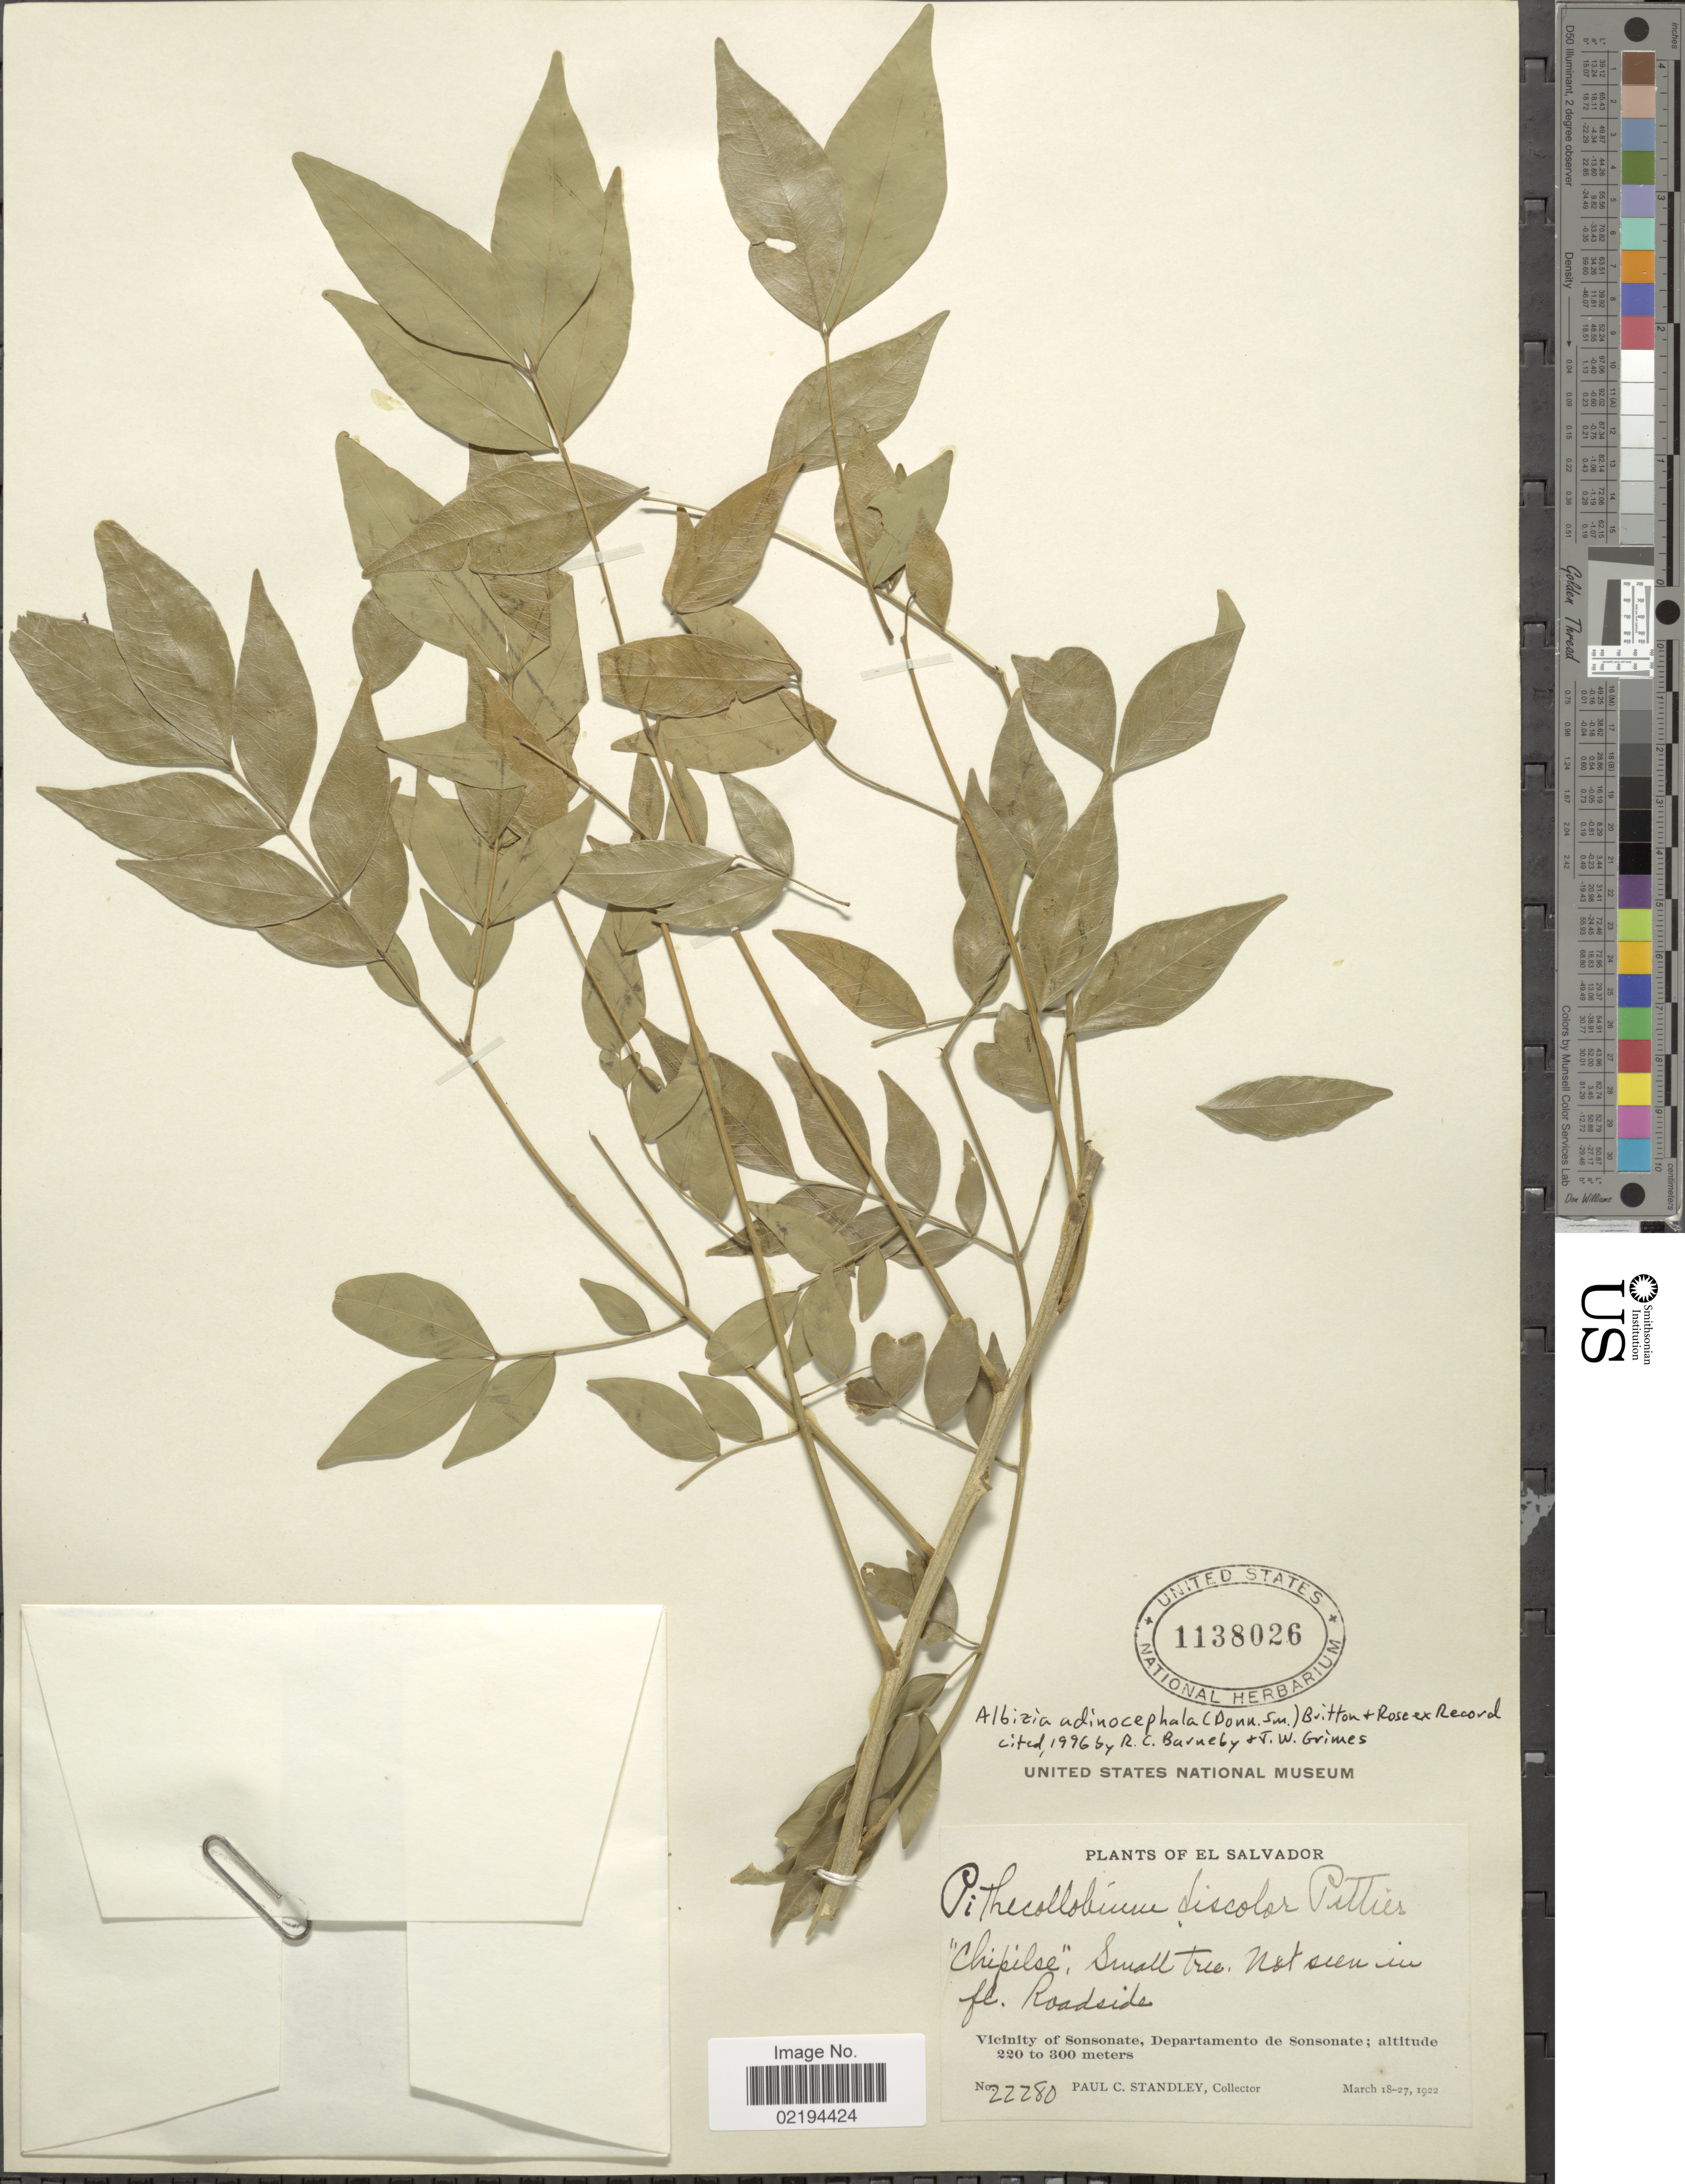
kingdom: Plantae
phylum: Tracheophyta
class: Magnoliopsida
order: Fabales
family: Fabaceae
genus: Pseudalbizzia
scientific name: Pseudalbizzia adinocephala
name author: (Donn. Sm.) Koenen & Duno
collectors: P. C. Standley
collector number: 22280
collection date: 1922-03-18/1922-03-27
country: El Salvador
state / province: Sonsonate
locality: Vicinity of Sonsonate, Departamento de Sonsonate.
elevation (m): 220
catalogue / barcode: US 1138026